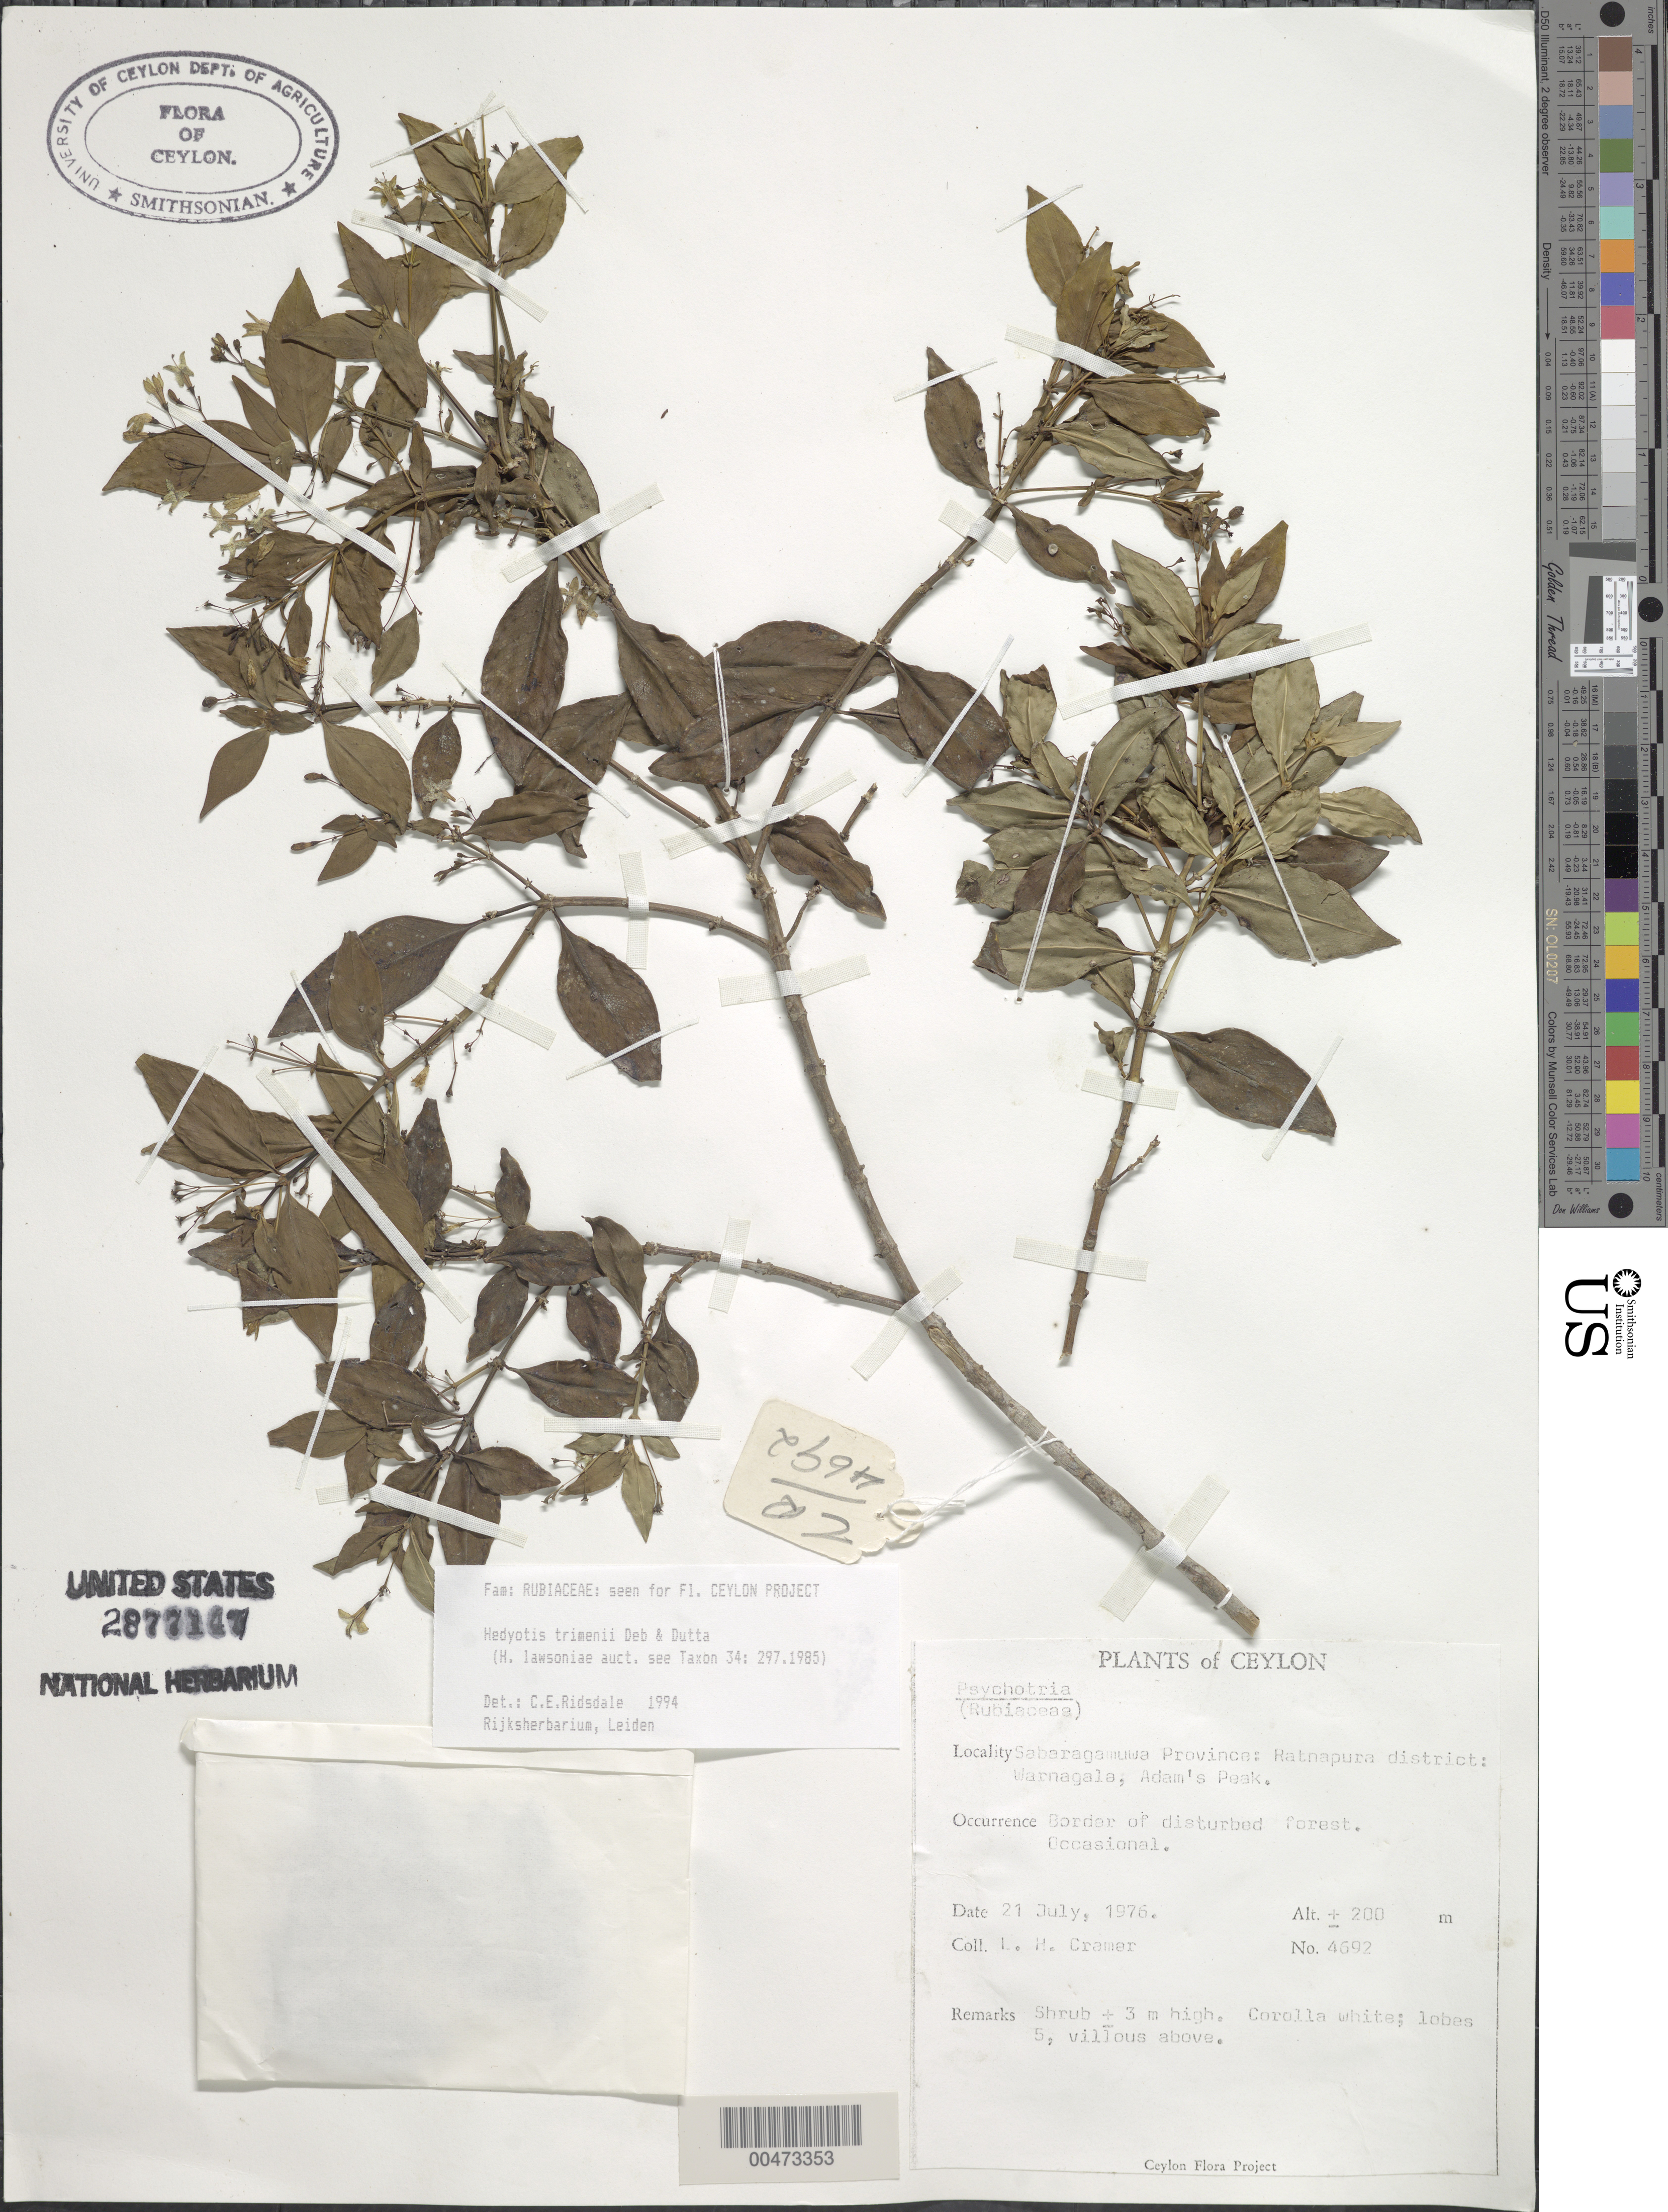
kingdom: Plantae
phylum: Tracheophyta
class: Magnoliopsida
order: Gentianales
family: Rubiaceae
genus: Hedyotis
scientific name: Hedyotis trimenii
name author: Deb & R. Dutta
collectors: L. H. Cramer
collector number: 4692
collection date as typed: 21 Jul 1976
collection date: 1976-07-21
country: Sri Lanka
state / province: Sabaragamuwa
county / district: Ratnapura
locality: Warnagala, Adam's Peak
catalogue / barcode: US 2877147